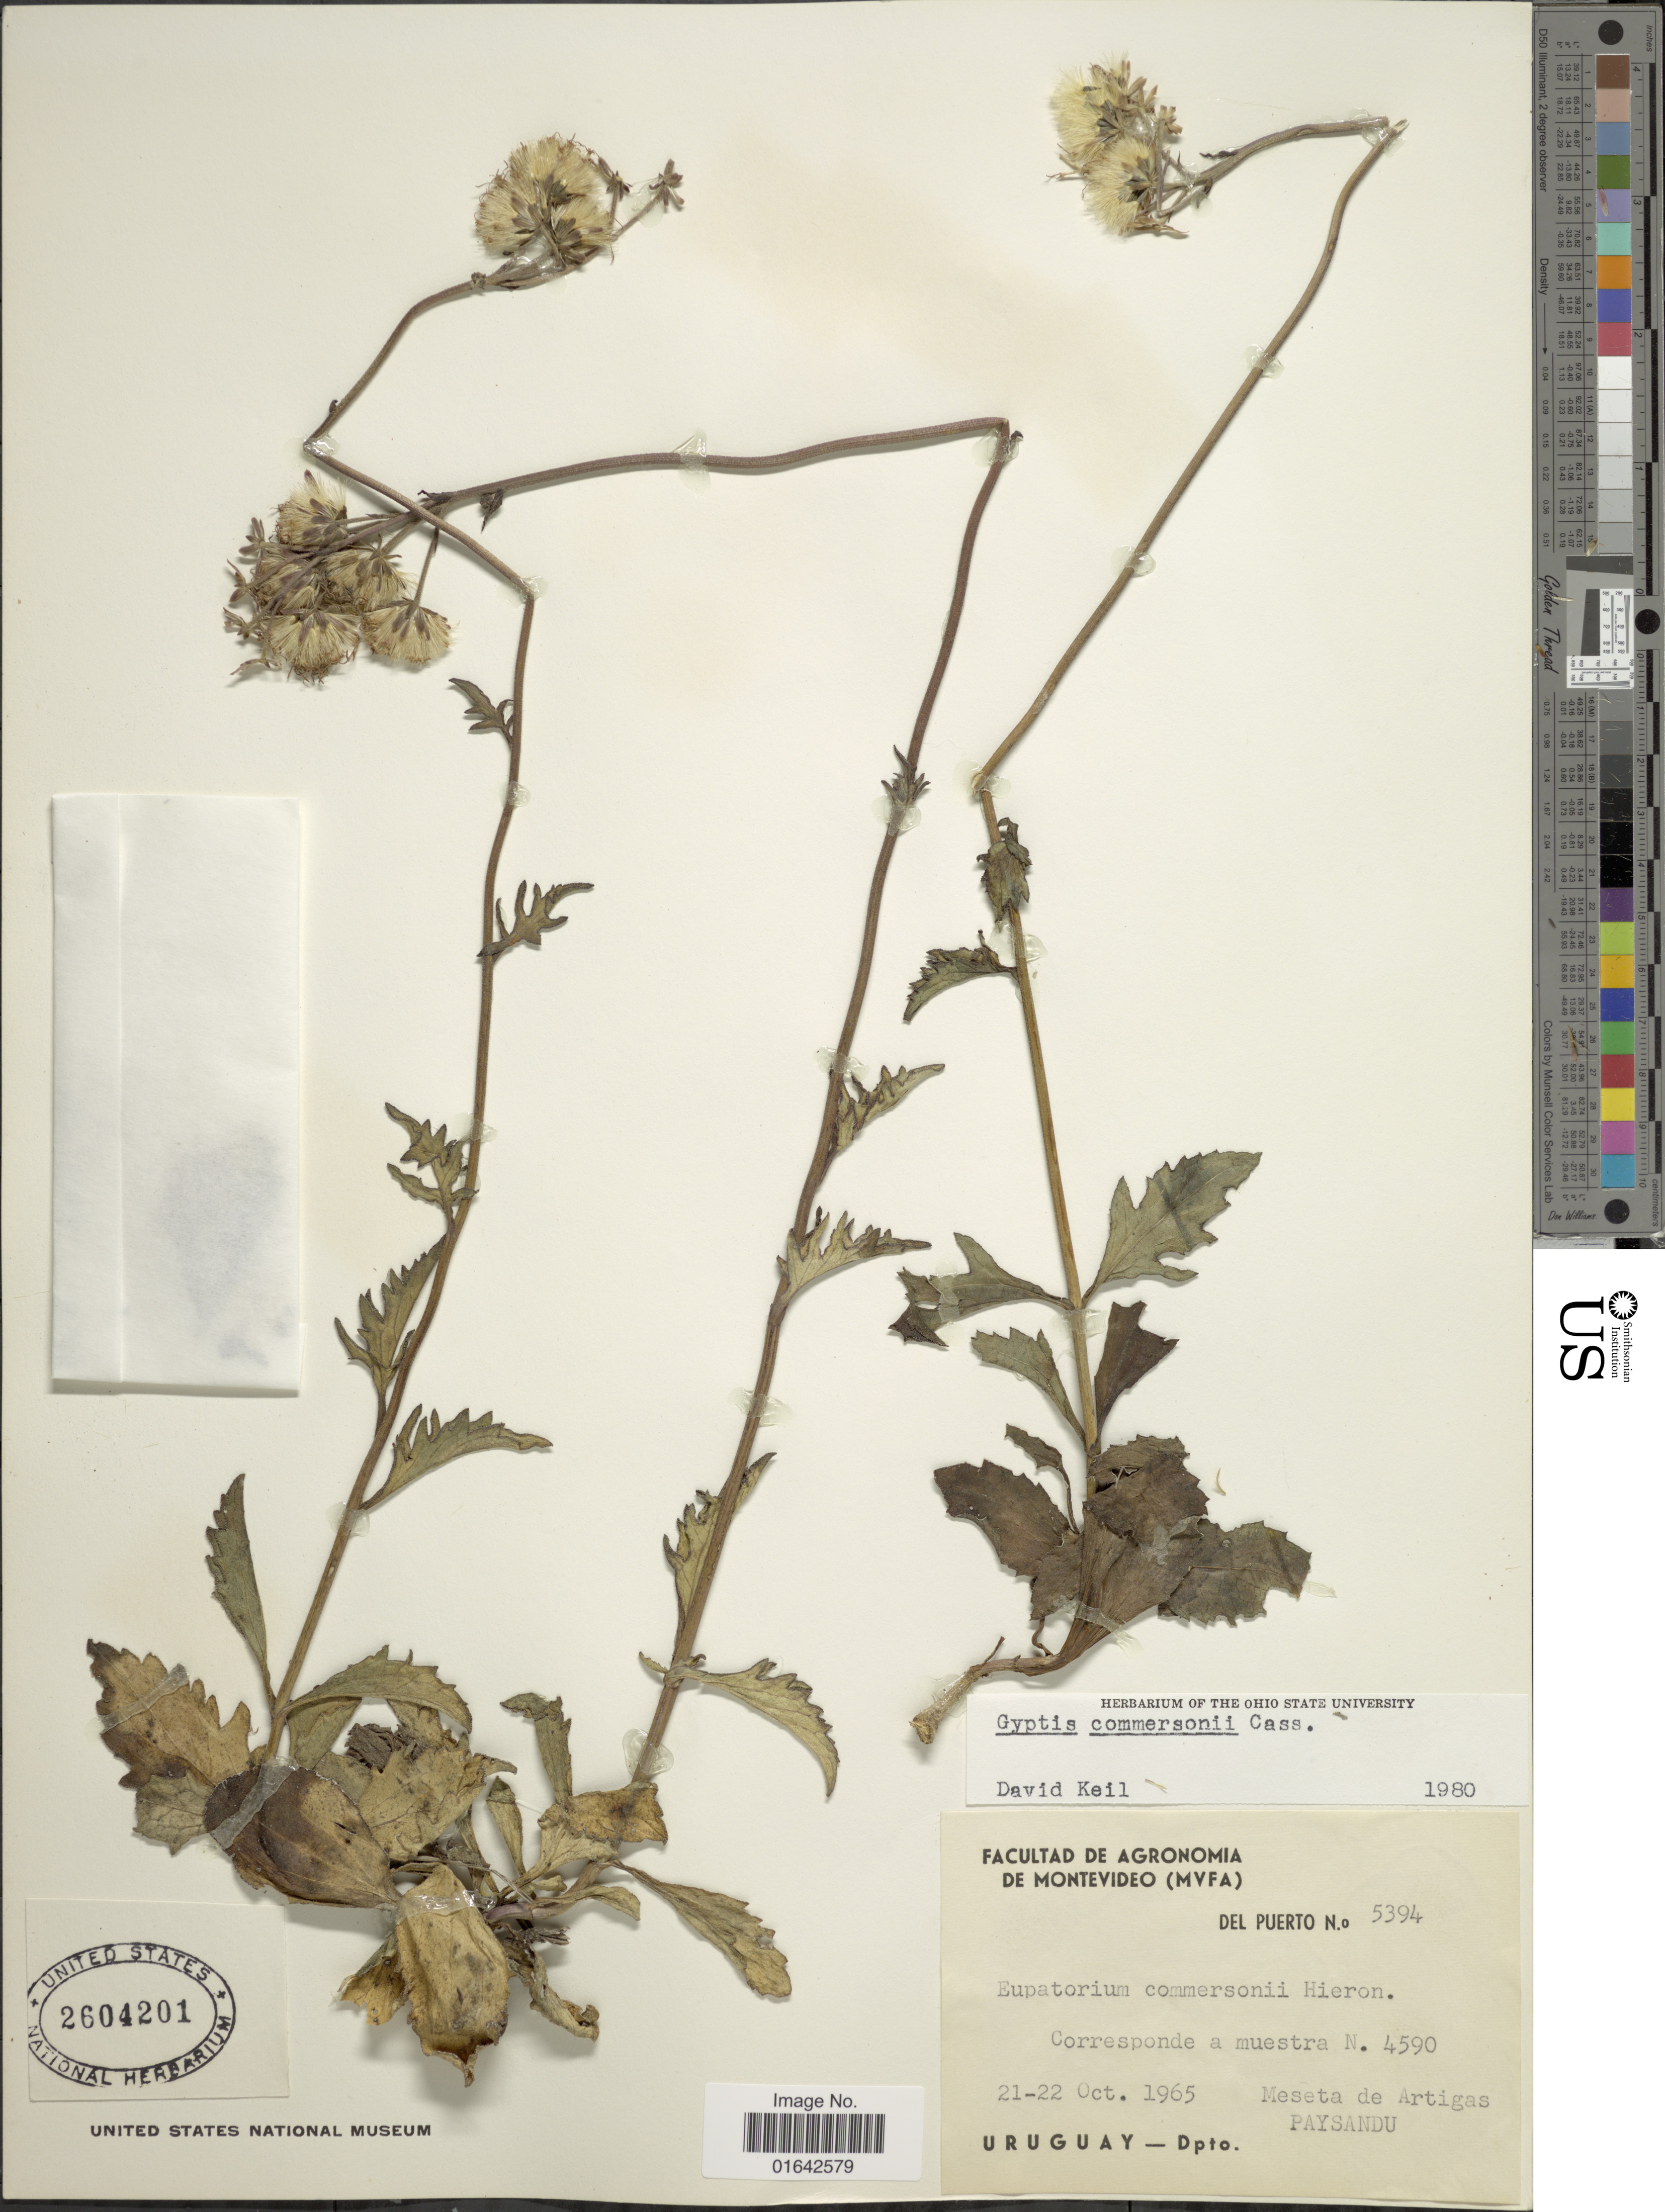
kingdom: Plantae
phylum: Tracheophyta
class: Magnoliopsida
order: Asterales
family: Asteraceae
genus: Gyptis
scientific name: Gyptis commersonii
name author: Cass.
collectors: Del Puerto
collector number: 5394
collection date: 1965-10-21/1965-10-22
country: Uruguay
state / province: Paysandu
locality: Meseta de Artigas, Paysandu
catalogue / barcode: US 2604201